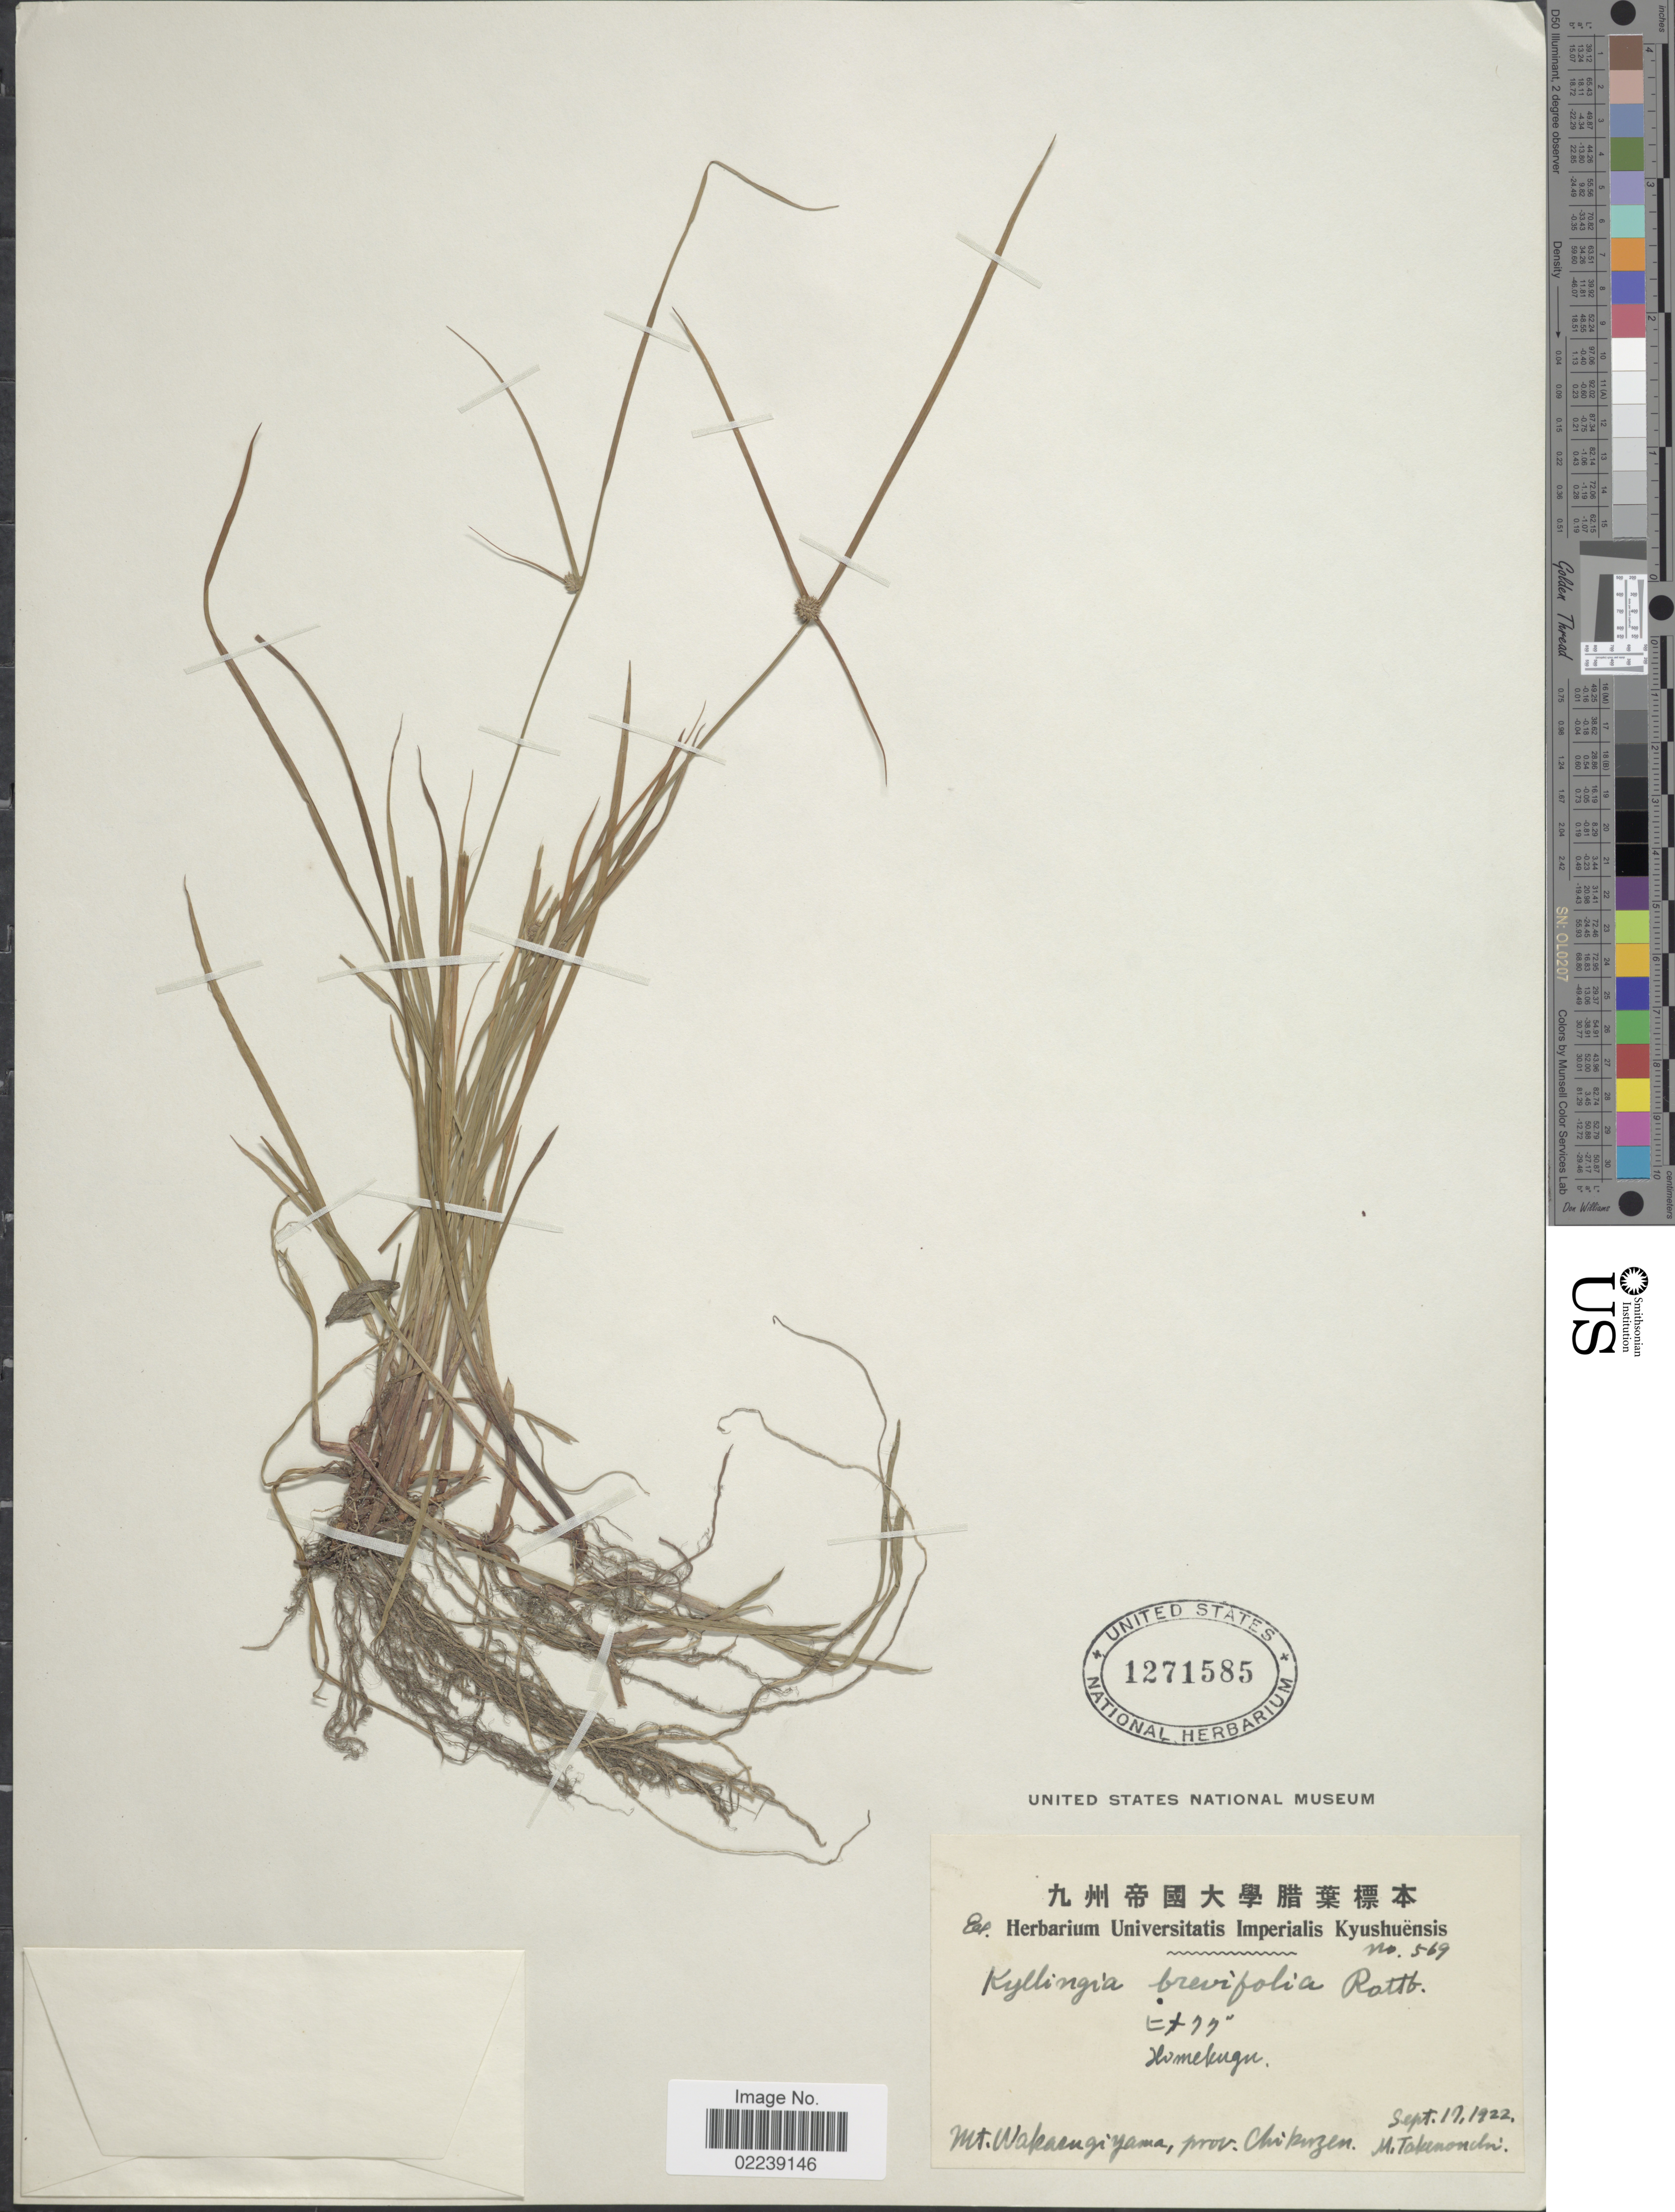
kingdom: Plantae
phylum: Tracheophyta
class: Liliopsida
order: Poales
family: Cyperaceae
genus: Cyperus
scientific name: Cyperus brevifolius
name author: (Rottb.) Hassk.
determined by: Strong, M. T., (US), Smithsonian Institution - National Museum of Natural History (UNITED STATES)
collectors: M. Takenonchi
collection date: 1922-09-17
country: Japan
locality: Mt. Wakaengiyama, prov. Chikuzen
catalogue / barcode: US 1271585